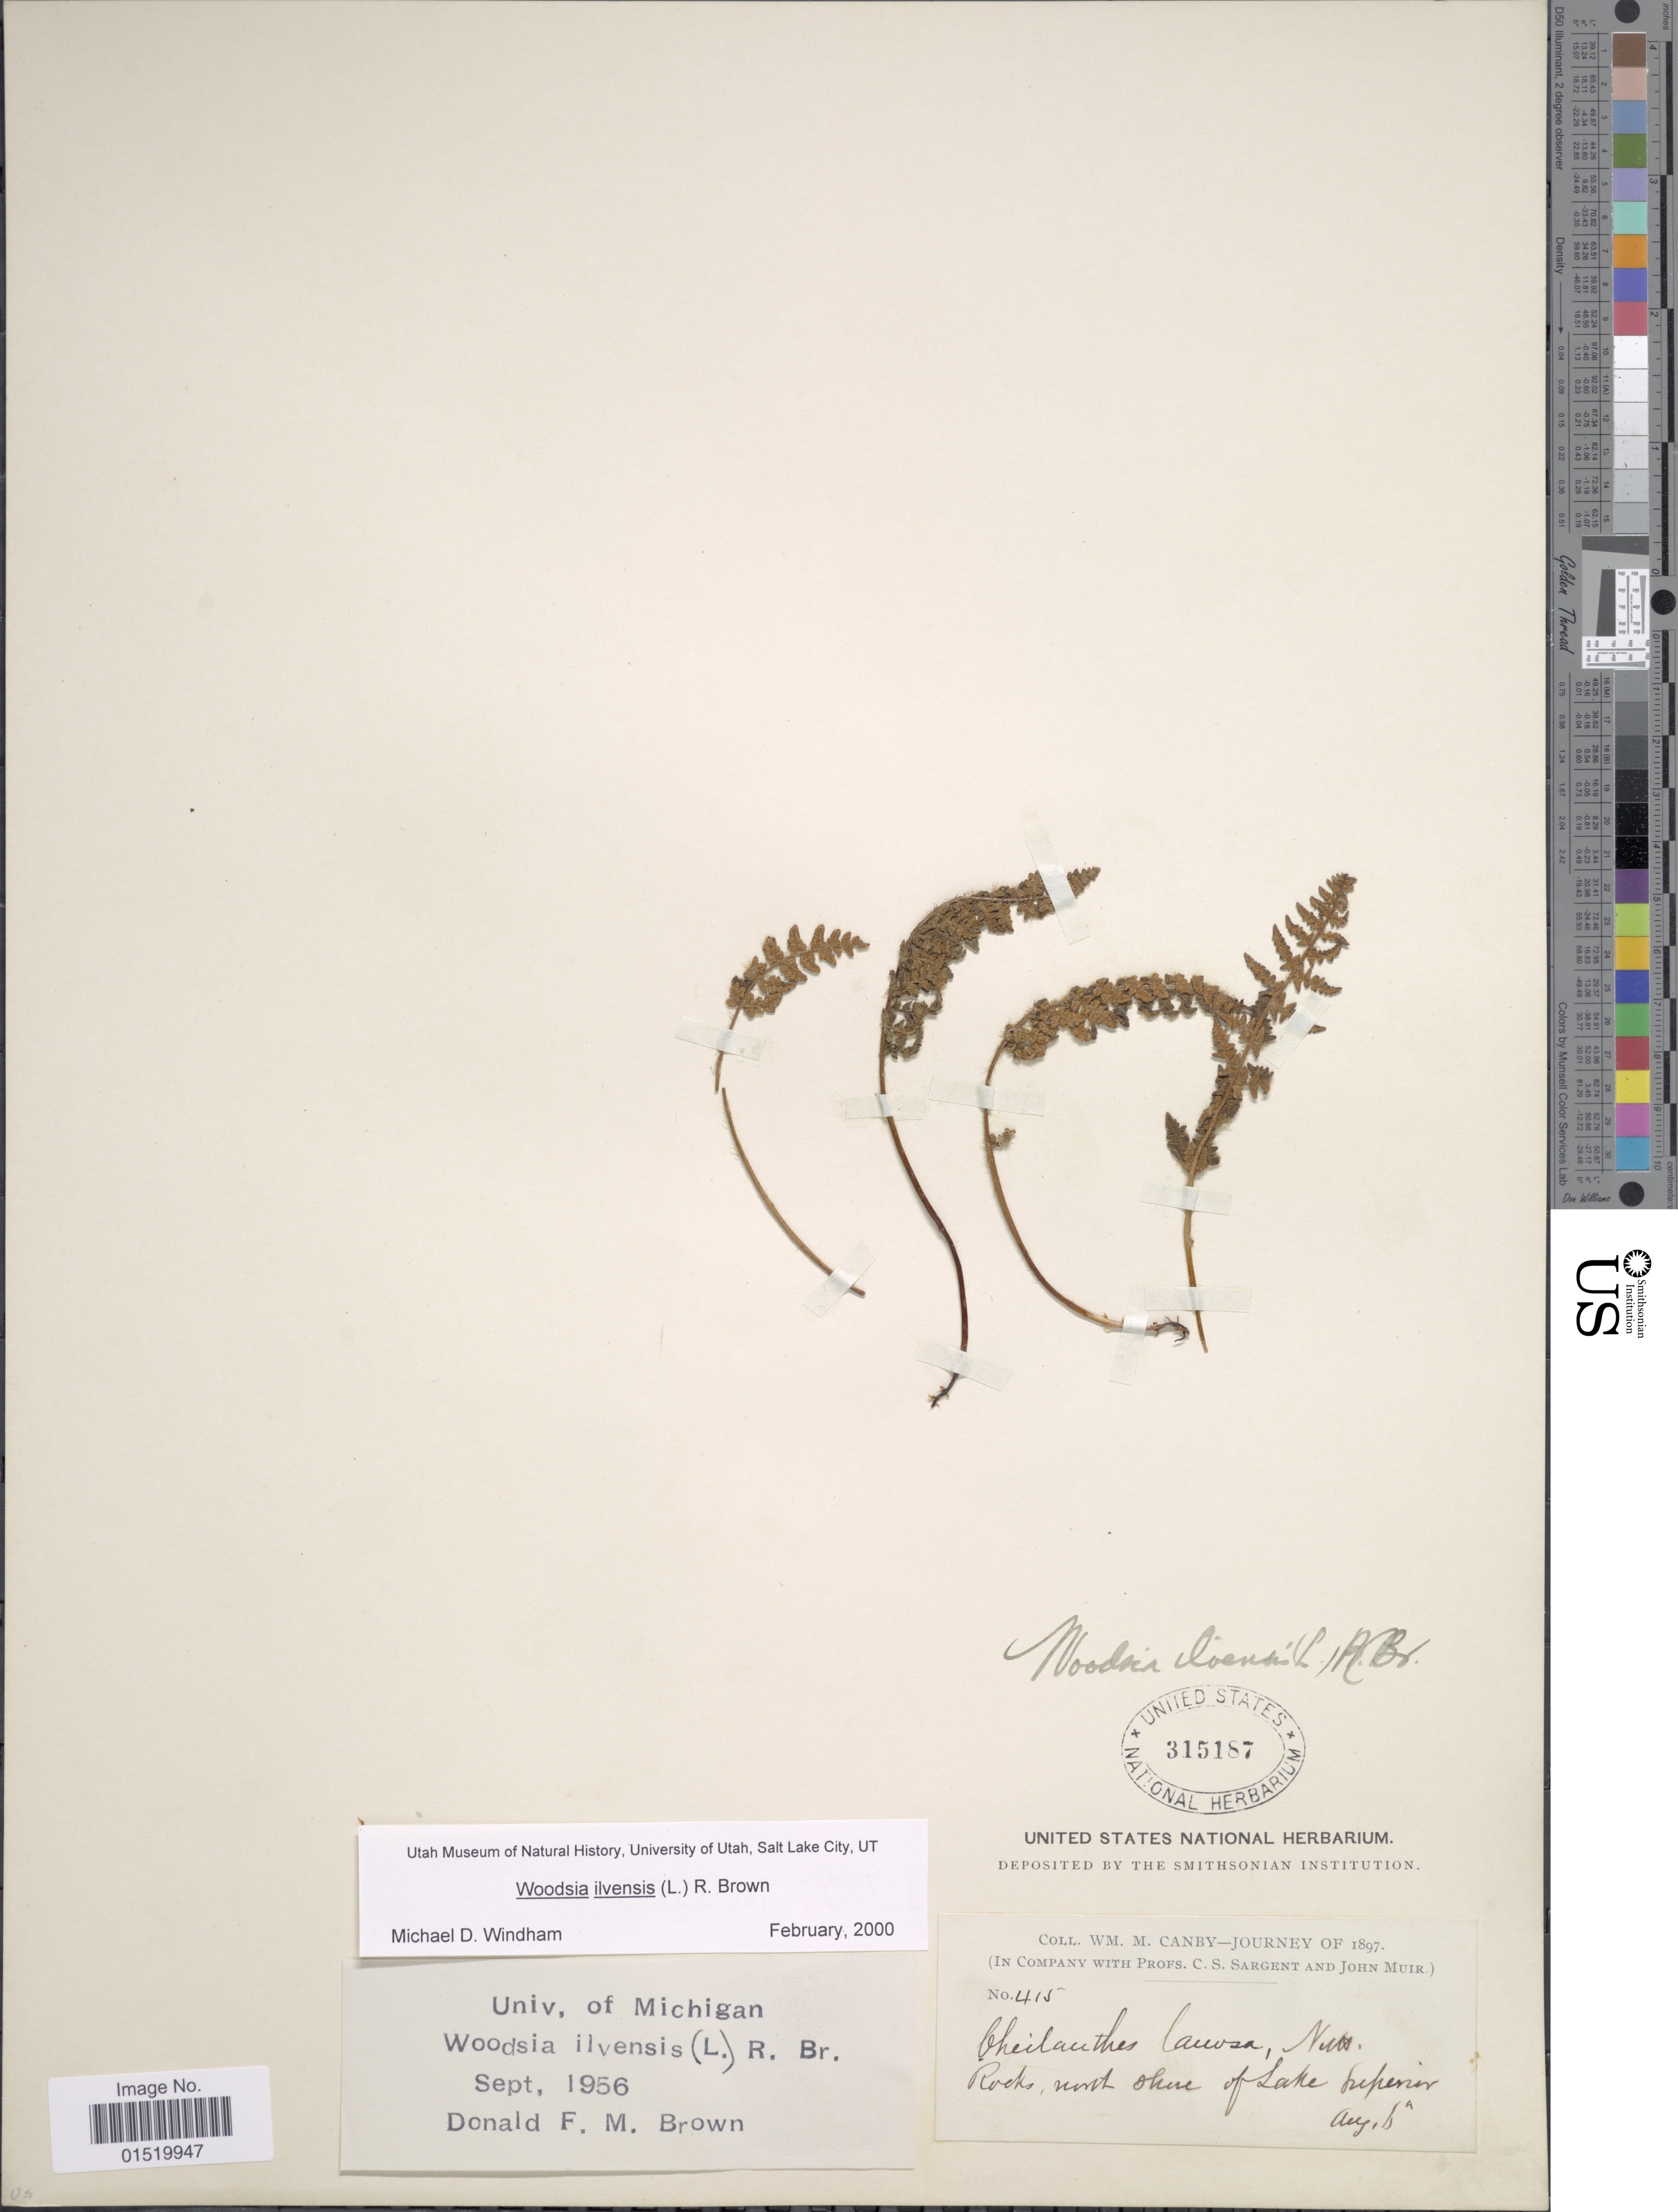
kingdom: Plantae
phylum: Tracheophyta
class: Polypodiopsida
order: Polypodiales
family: Woodsiaceae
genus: Woodsia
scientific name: Woodsia ilvensis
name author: (L.) R. Br.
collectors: W. M. Canby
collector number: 415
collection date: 1897-08-06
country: United States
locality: Rocks, north shore of Lake Superior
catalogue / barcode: US 315187